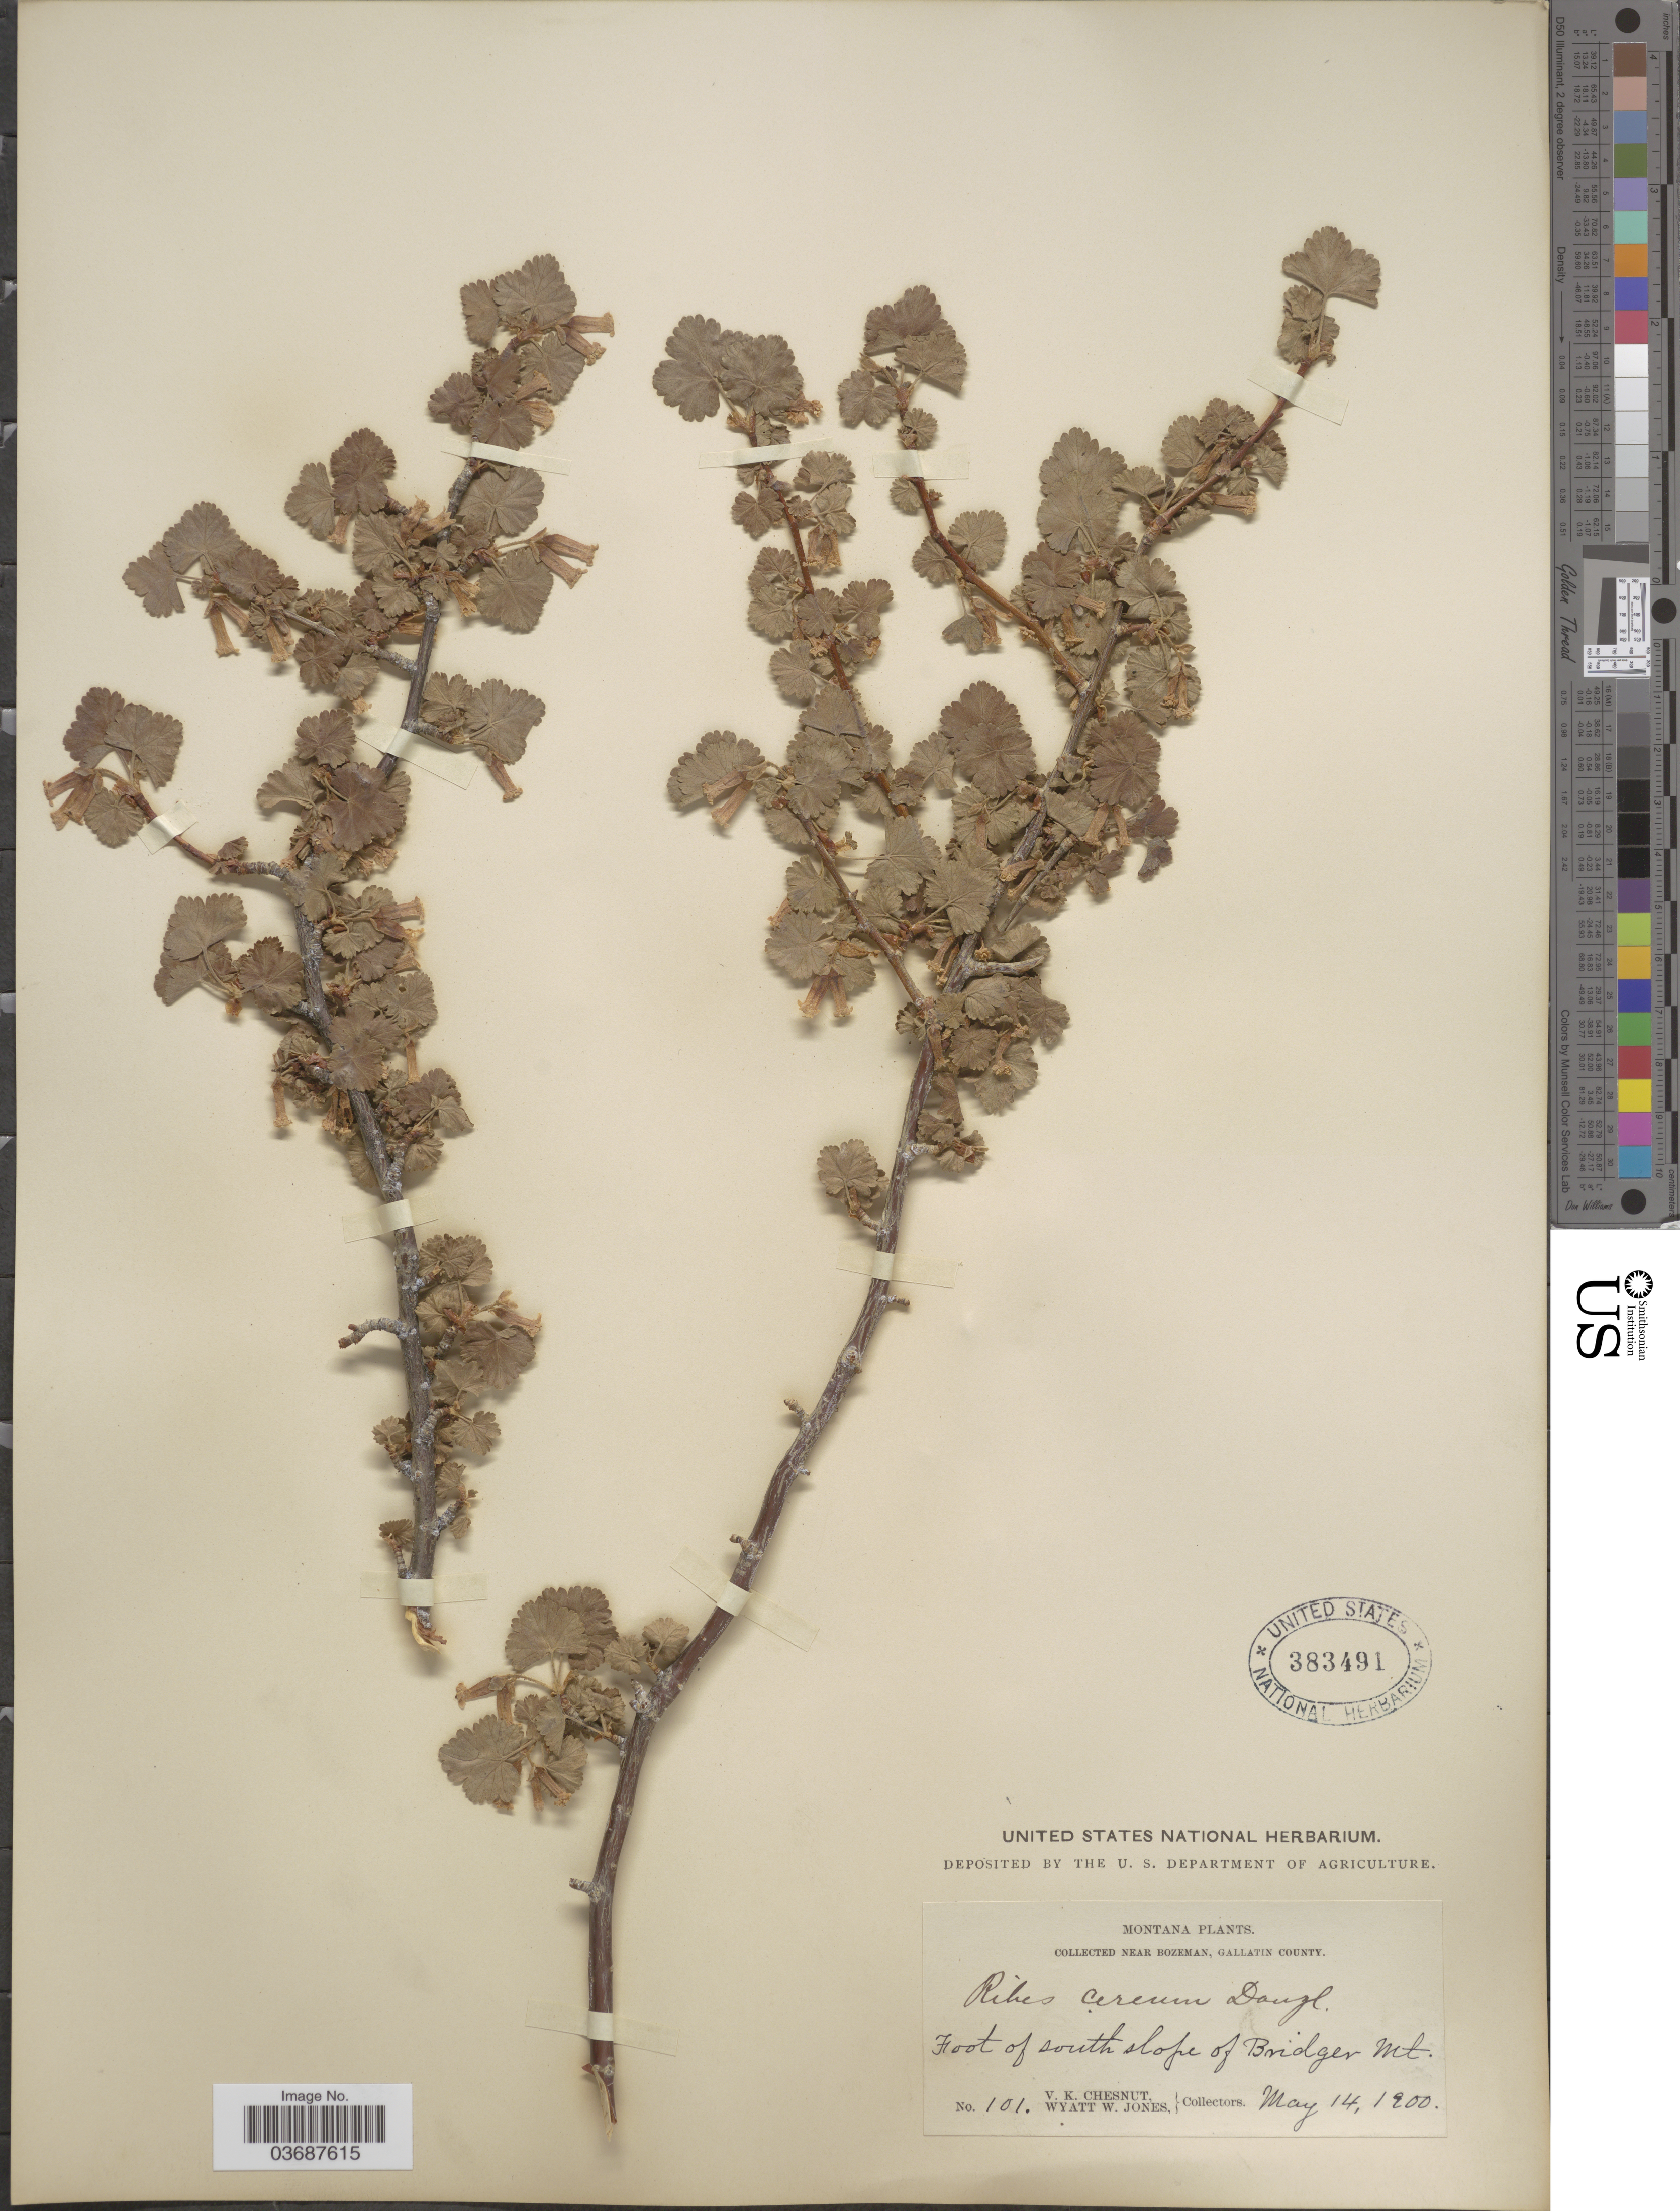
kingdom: Plantae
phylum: Tracheophyta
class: Magnoliopsida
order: Saxifragales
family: Grossulariaceae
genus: Ribes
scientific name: Ribes inebrians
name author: Lindl.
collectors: V. K. Chestnut & W. W. Jones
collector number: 101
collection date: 1900-05-14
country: United States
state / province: Montana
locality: Near Bozeman, Gallatin County. Foot of south slope of Bridger Mt.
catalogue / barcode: US 383491